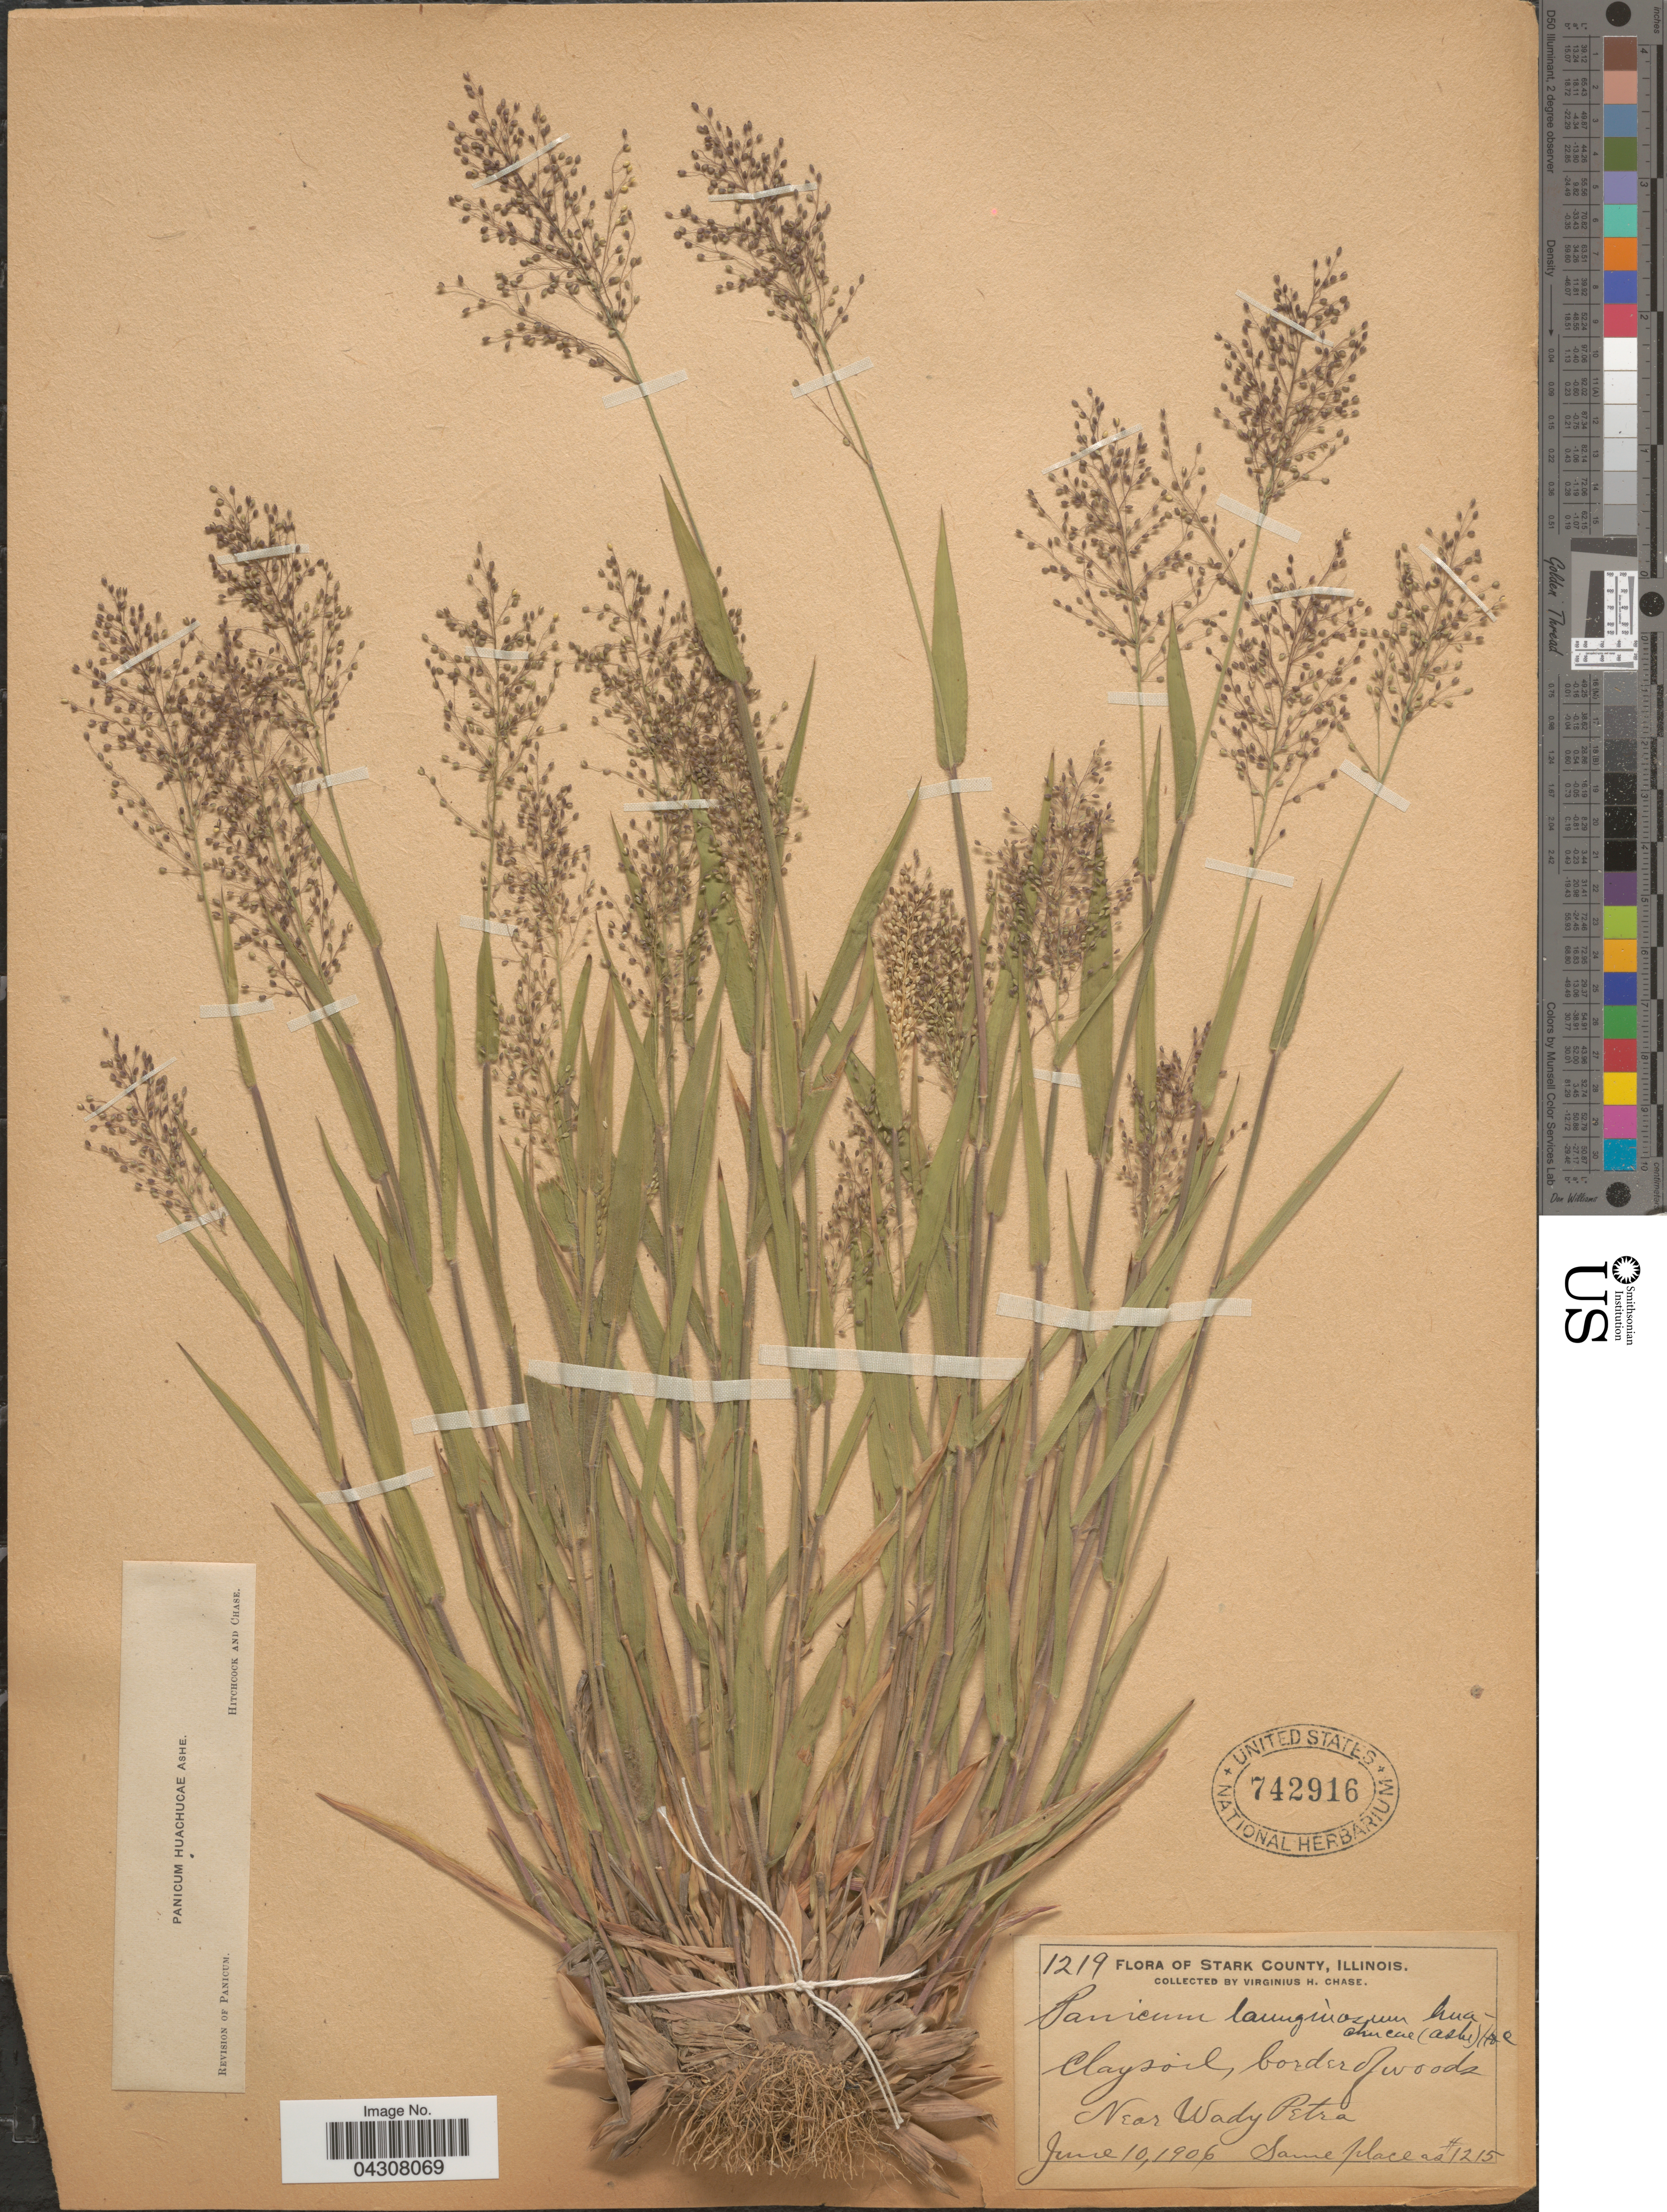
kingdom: Plantae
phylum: Tracheophyta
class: Liliopsida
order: Poales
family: Poaceae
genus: Dichanthelium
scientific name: Dichanthelium acuminatum var. acuminatum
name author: (Sw.) Gould & C.A. Clark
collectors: V. H. Chase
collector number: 1219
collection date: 1906-06-10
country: United States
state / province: Illinois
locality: Stark County. Near Wady Petra.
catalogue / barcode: US 742916